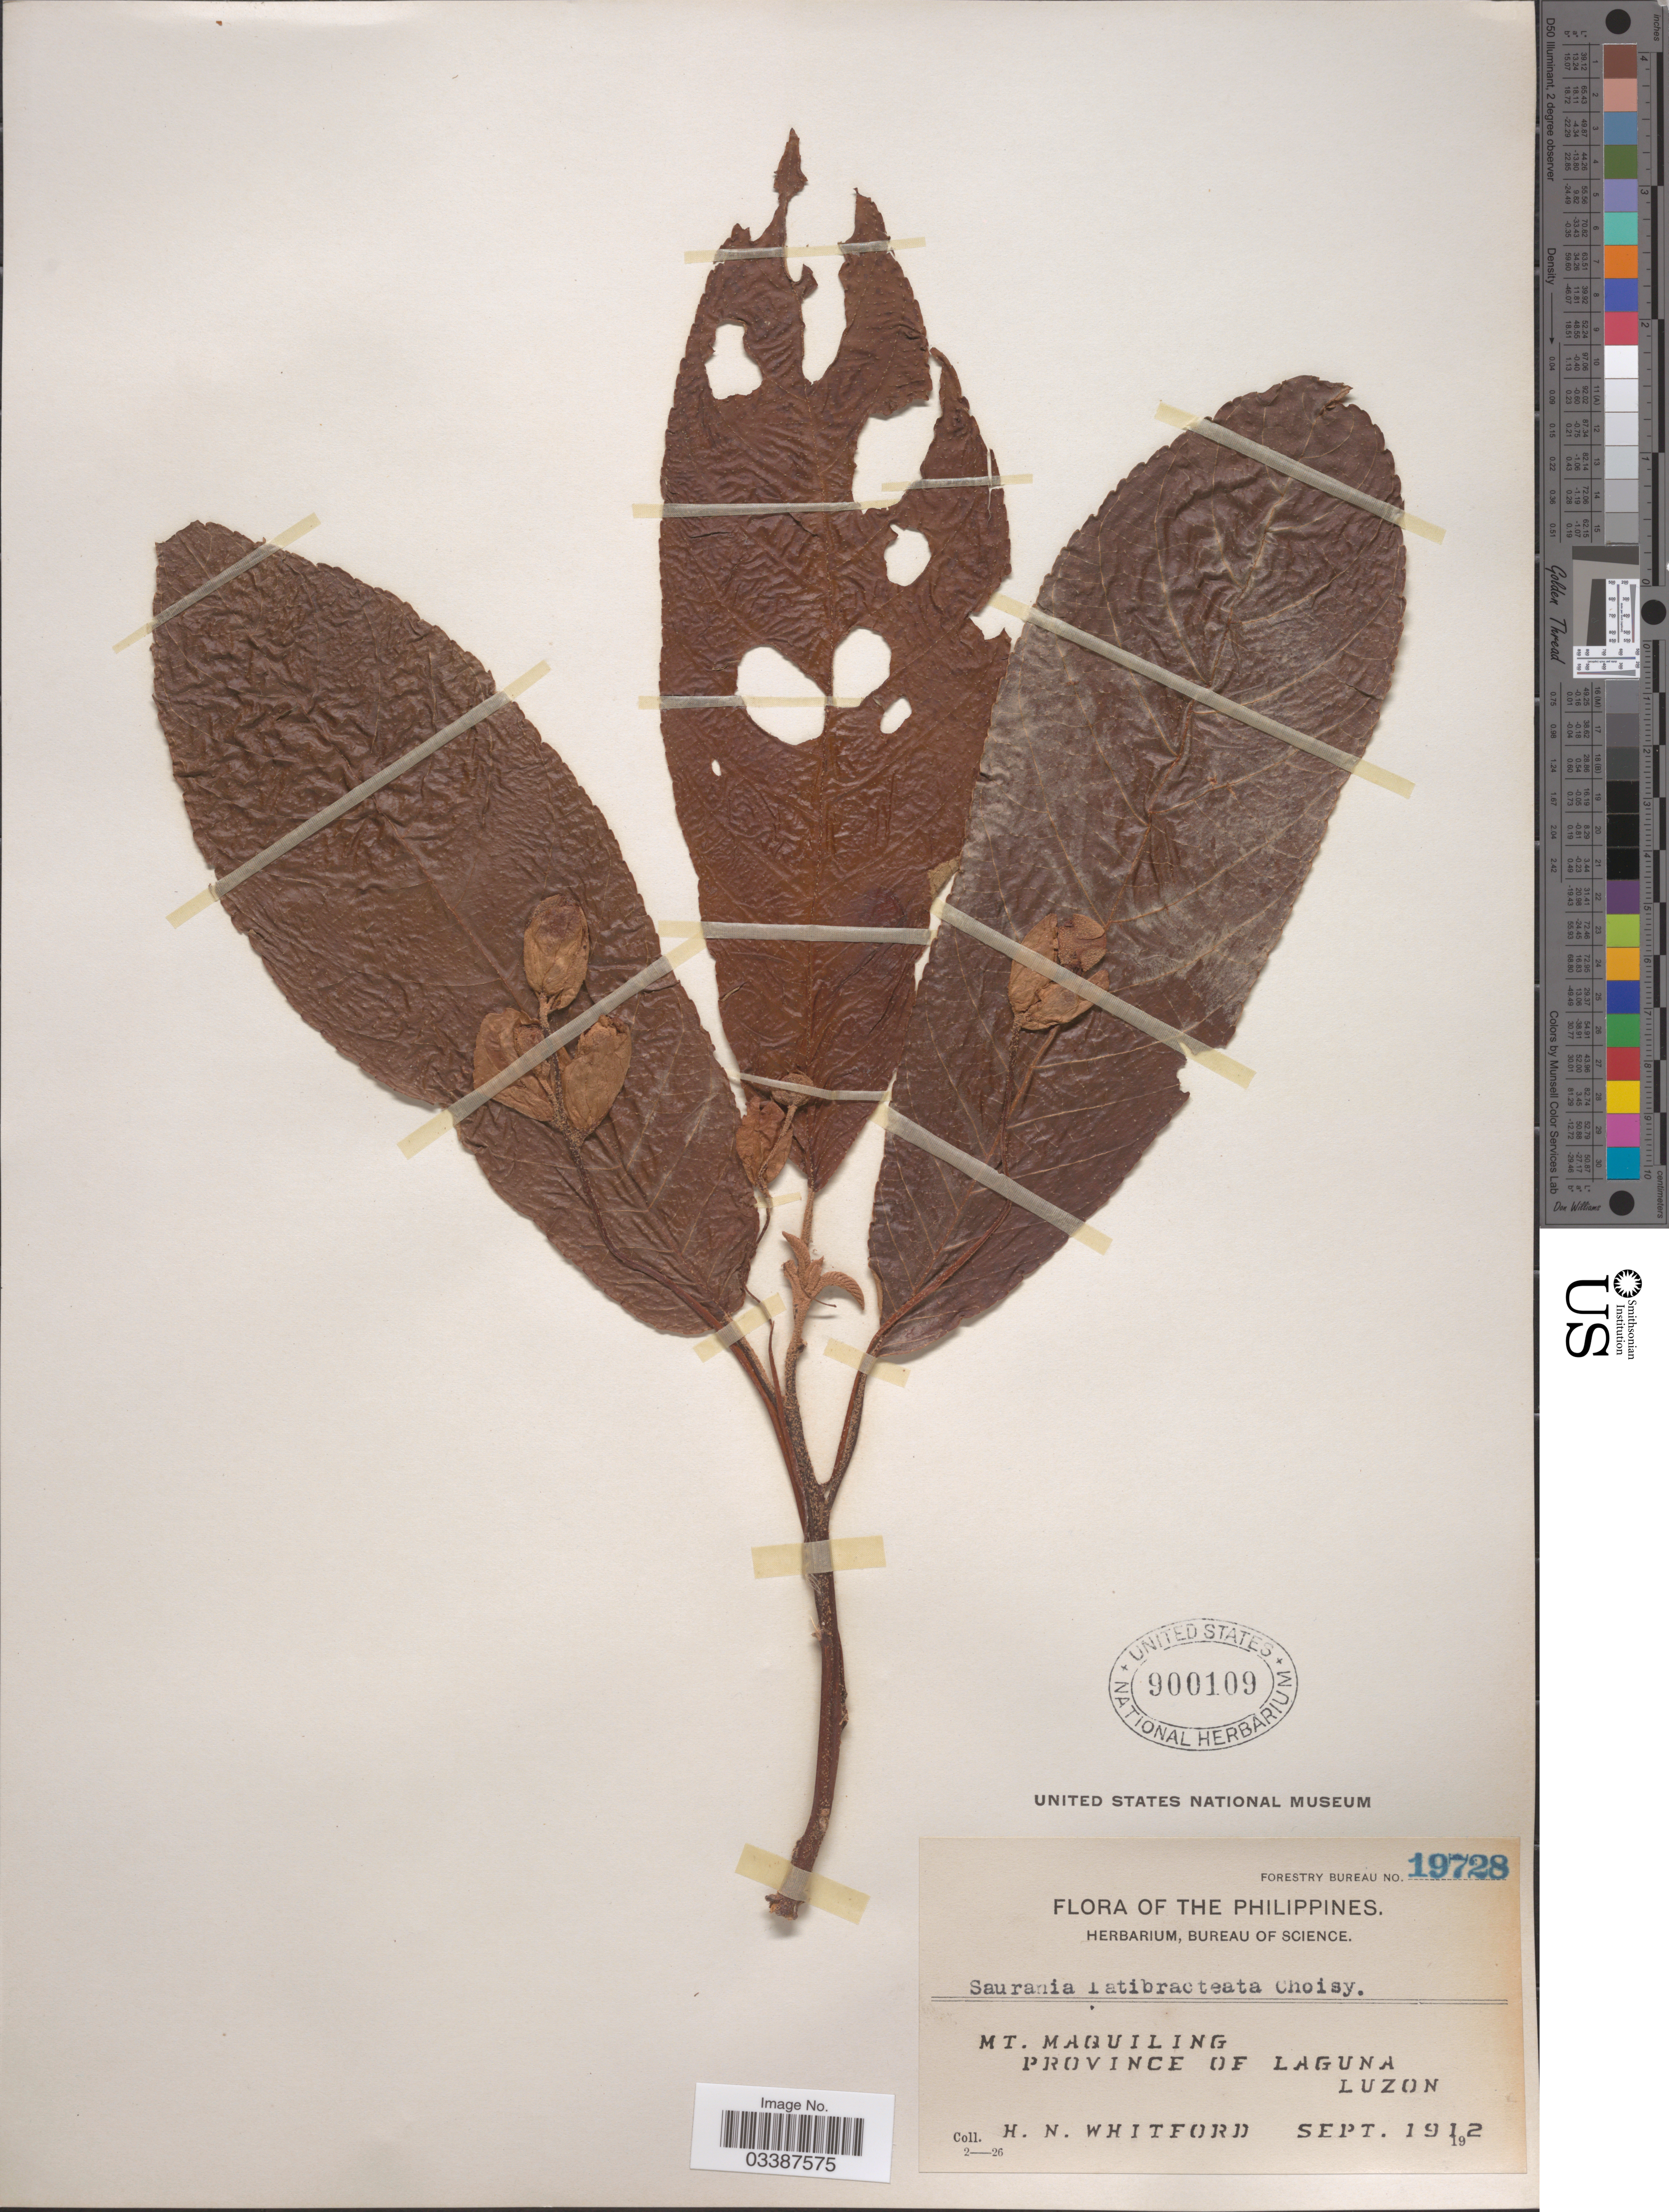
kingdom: Plantae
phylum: Tracheophyta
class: Magnoliopsida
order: Ericales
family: Actinidiaceae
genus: Saurauia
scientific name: Saurauia latibracteata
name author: Choisy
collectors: H. N. Whitford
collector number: Forestry Bureau 19728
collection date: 1912-09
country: Philippines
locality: Mt. Maquiling, Province of Laguna, Luzon.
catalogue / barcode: US 900109